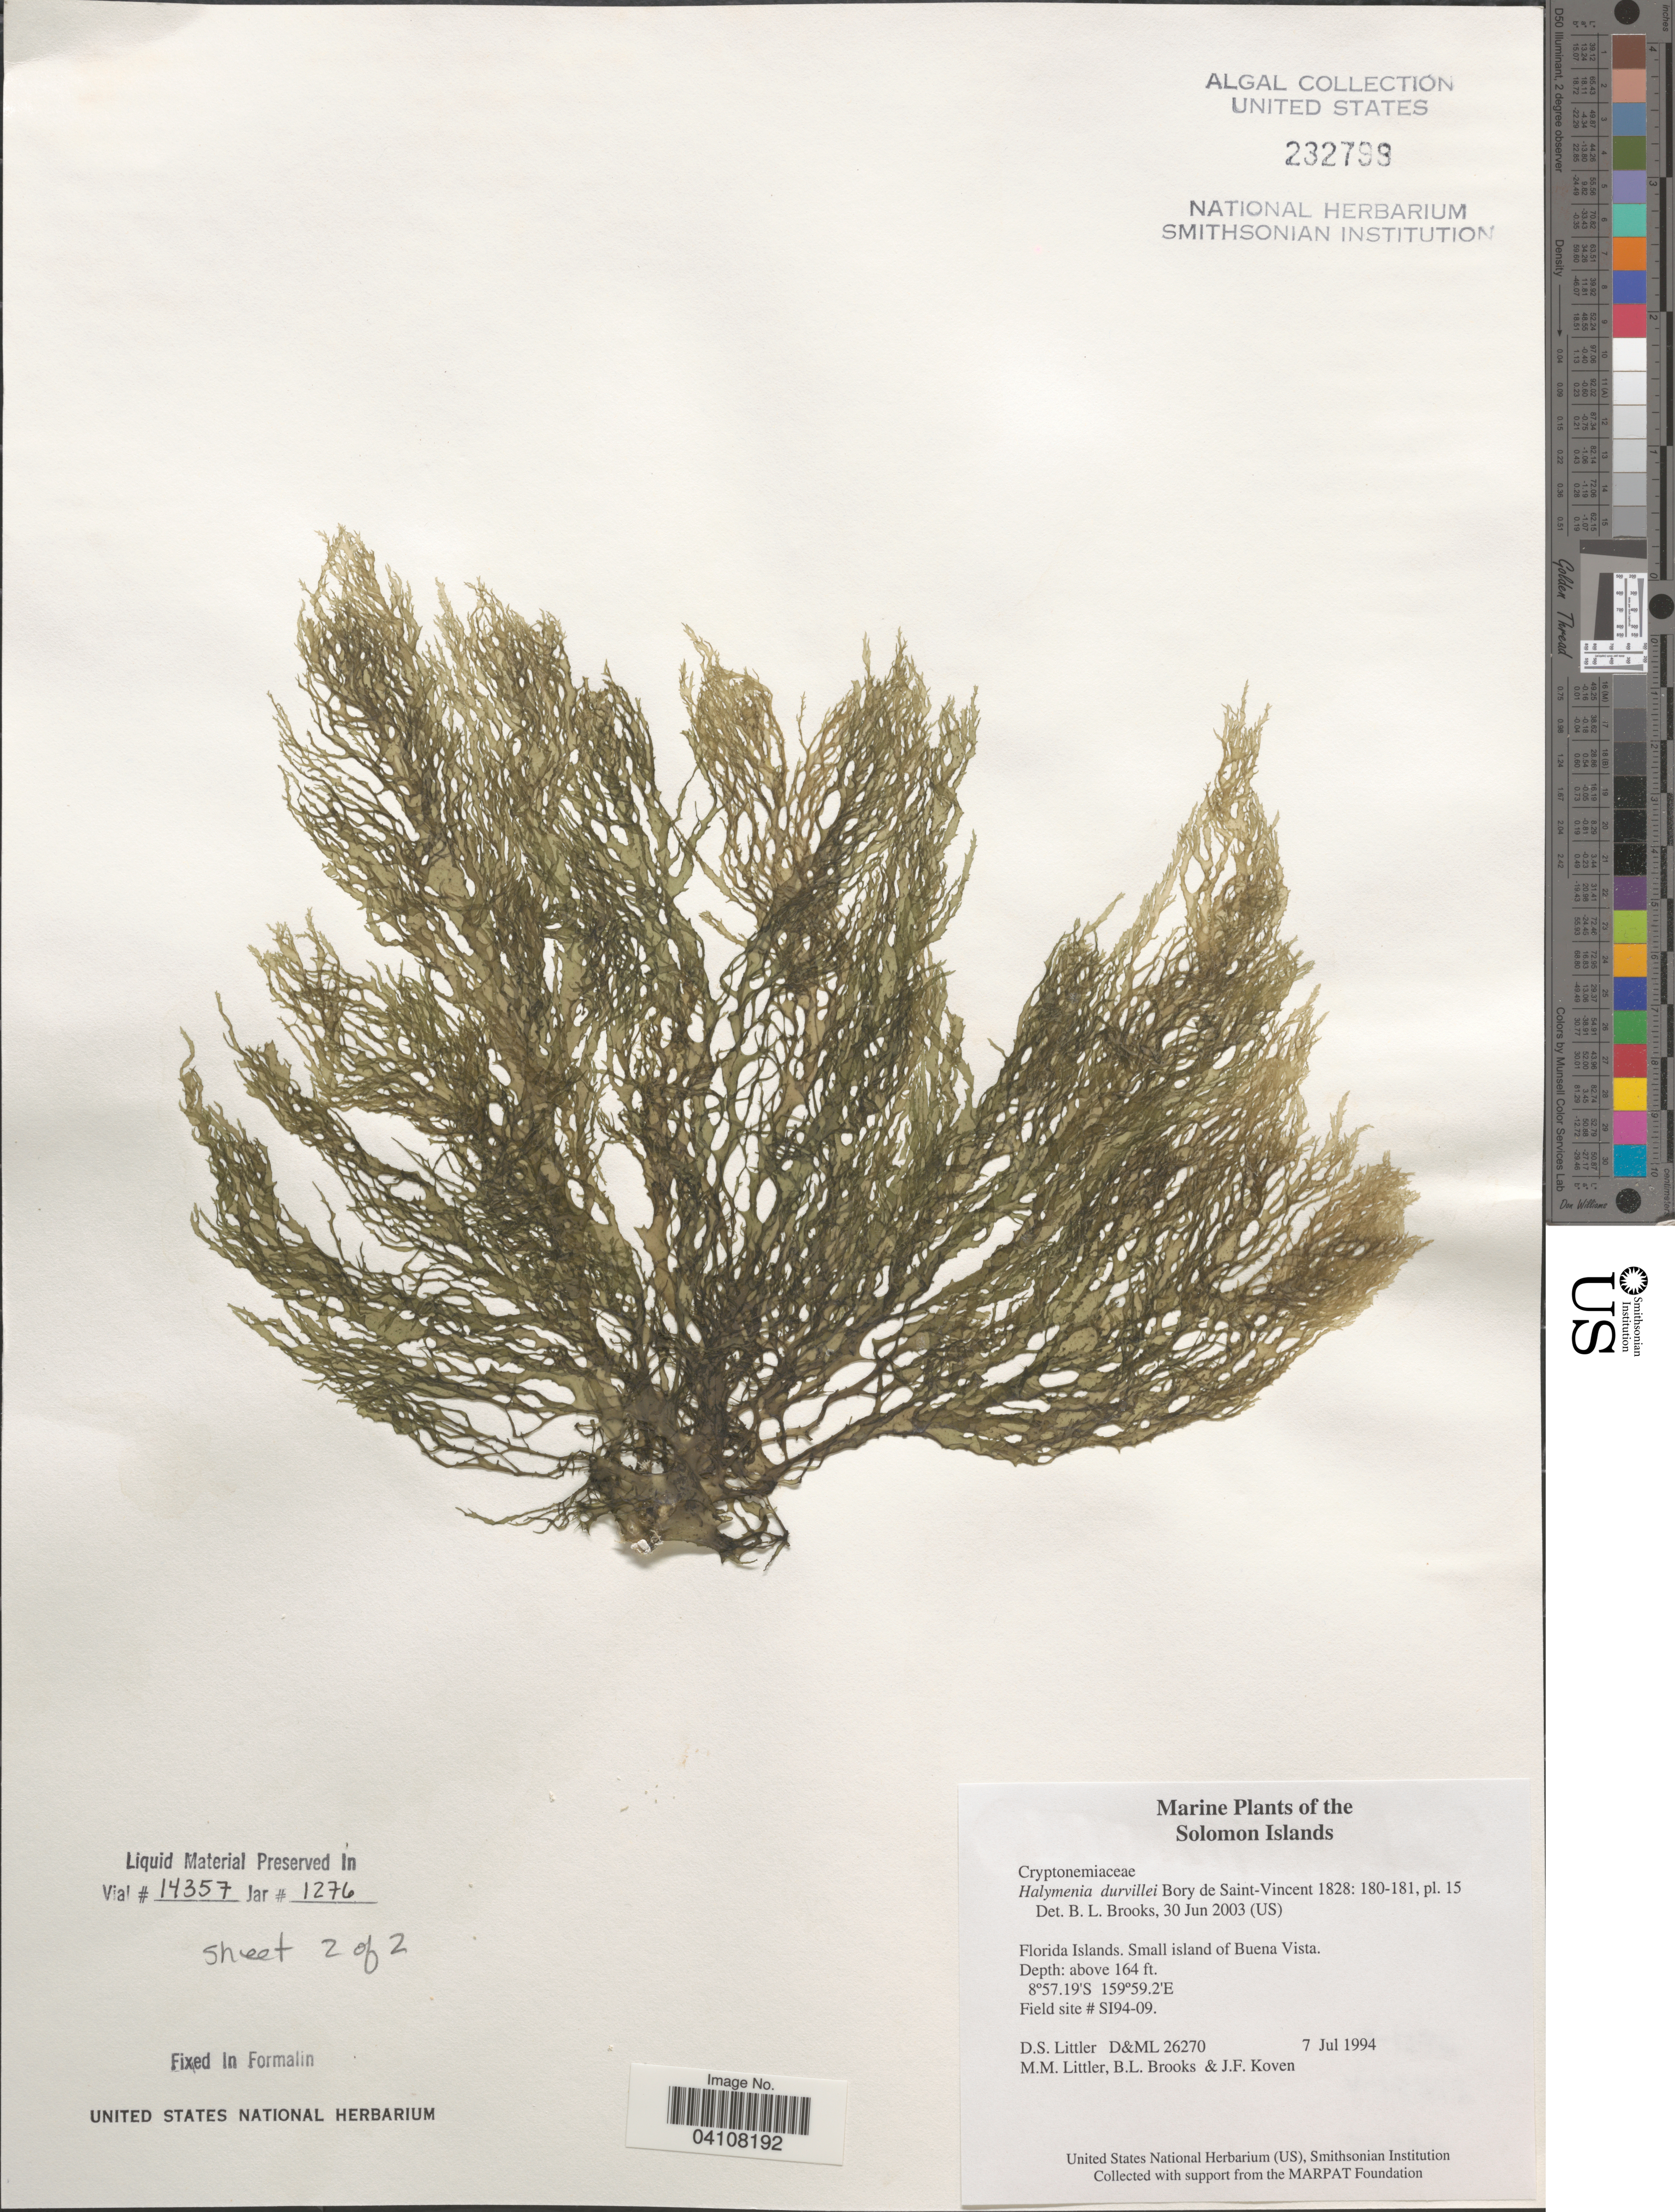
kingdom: Plantae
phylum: Rhodophyta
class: Florideophyceae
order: Halymeniales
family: Halymeniaceae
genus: Halymenia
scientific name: Halymenia durvillaei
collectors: D. S. Littler, B. Brooks & J. Koven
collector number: D&ML26270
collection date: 1994-07-07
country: Solomon Islands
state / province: Solomon Islands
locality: Florida Islands. Small island of Buena Vista. Field site # SI94-09.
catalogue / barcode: US 232799